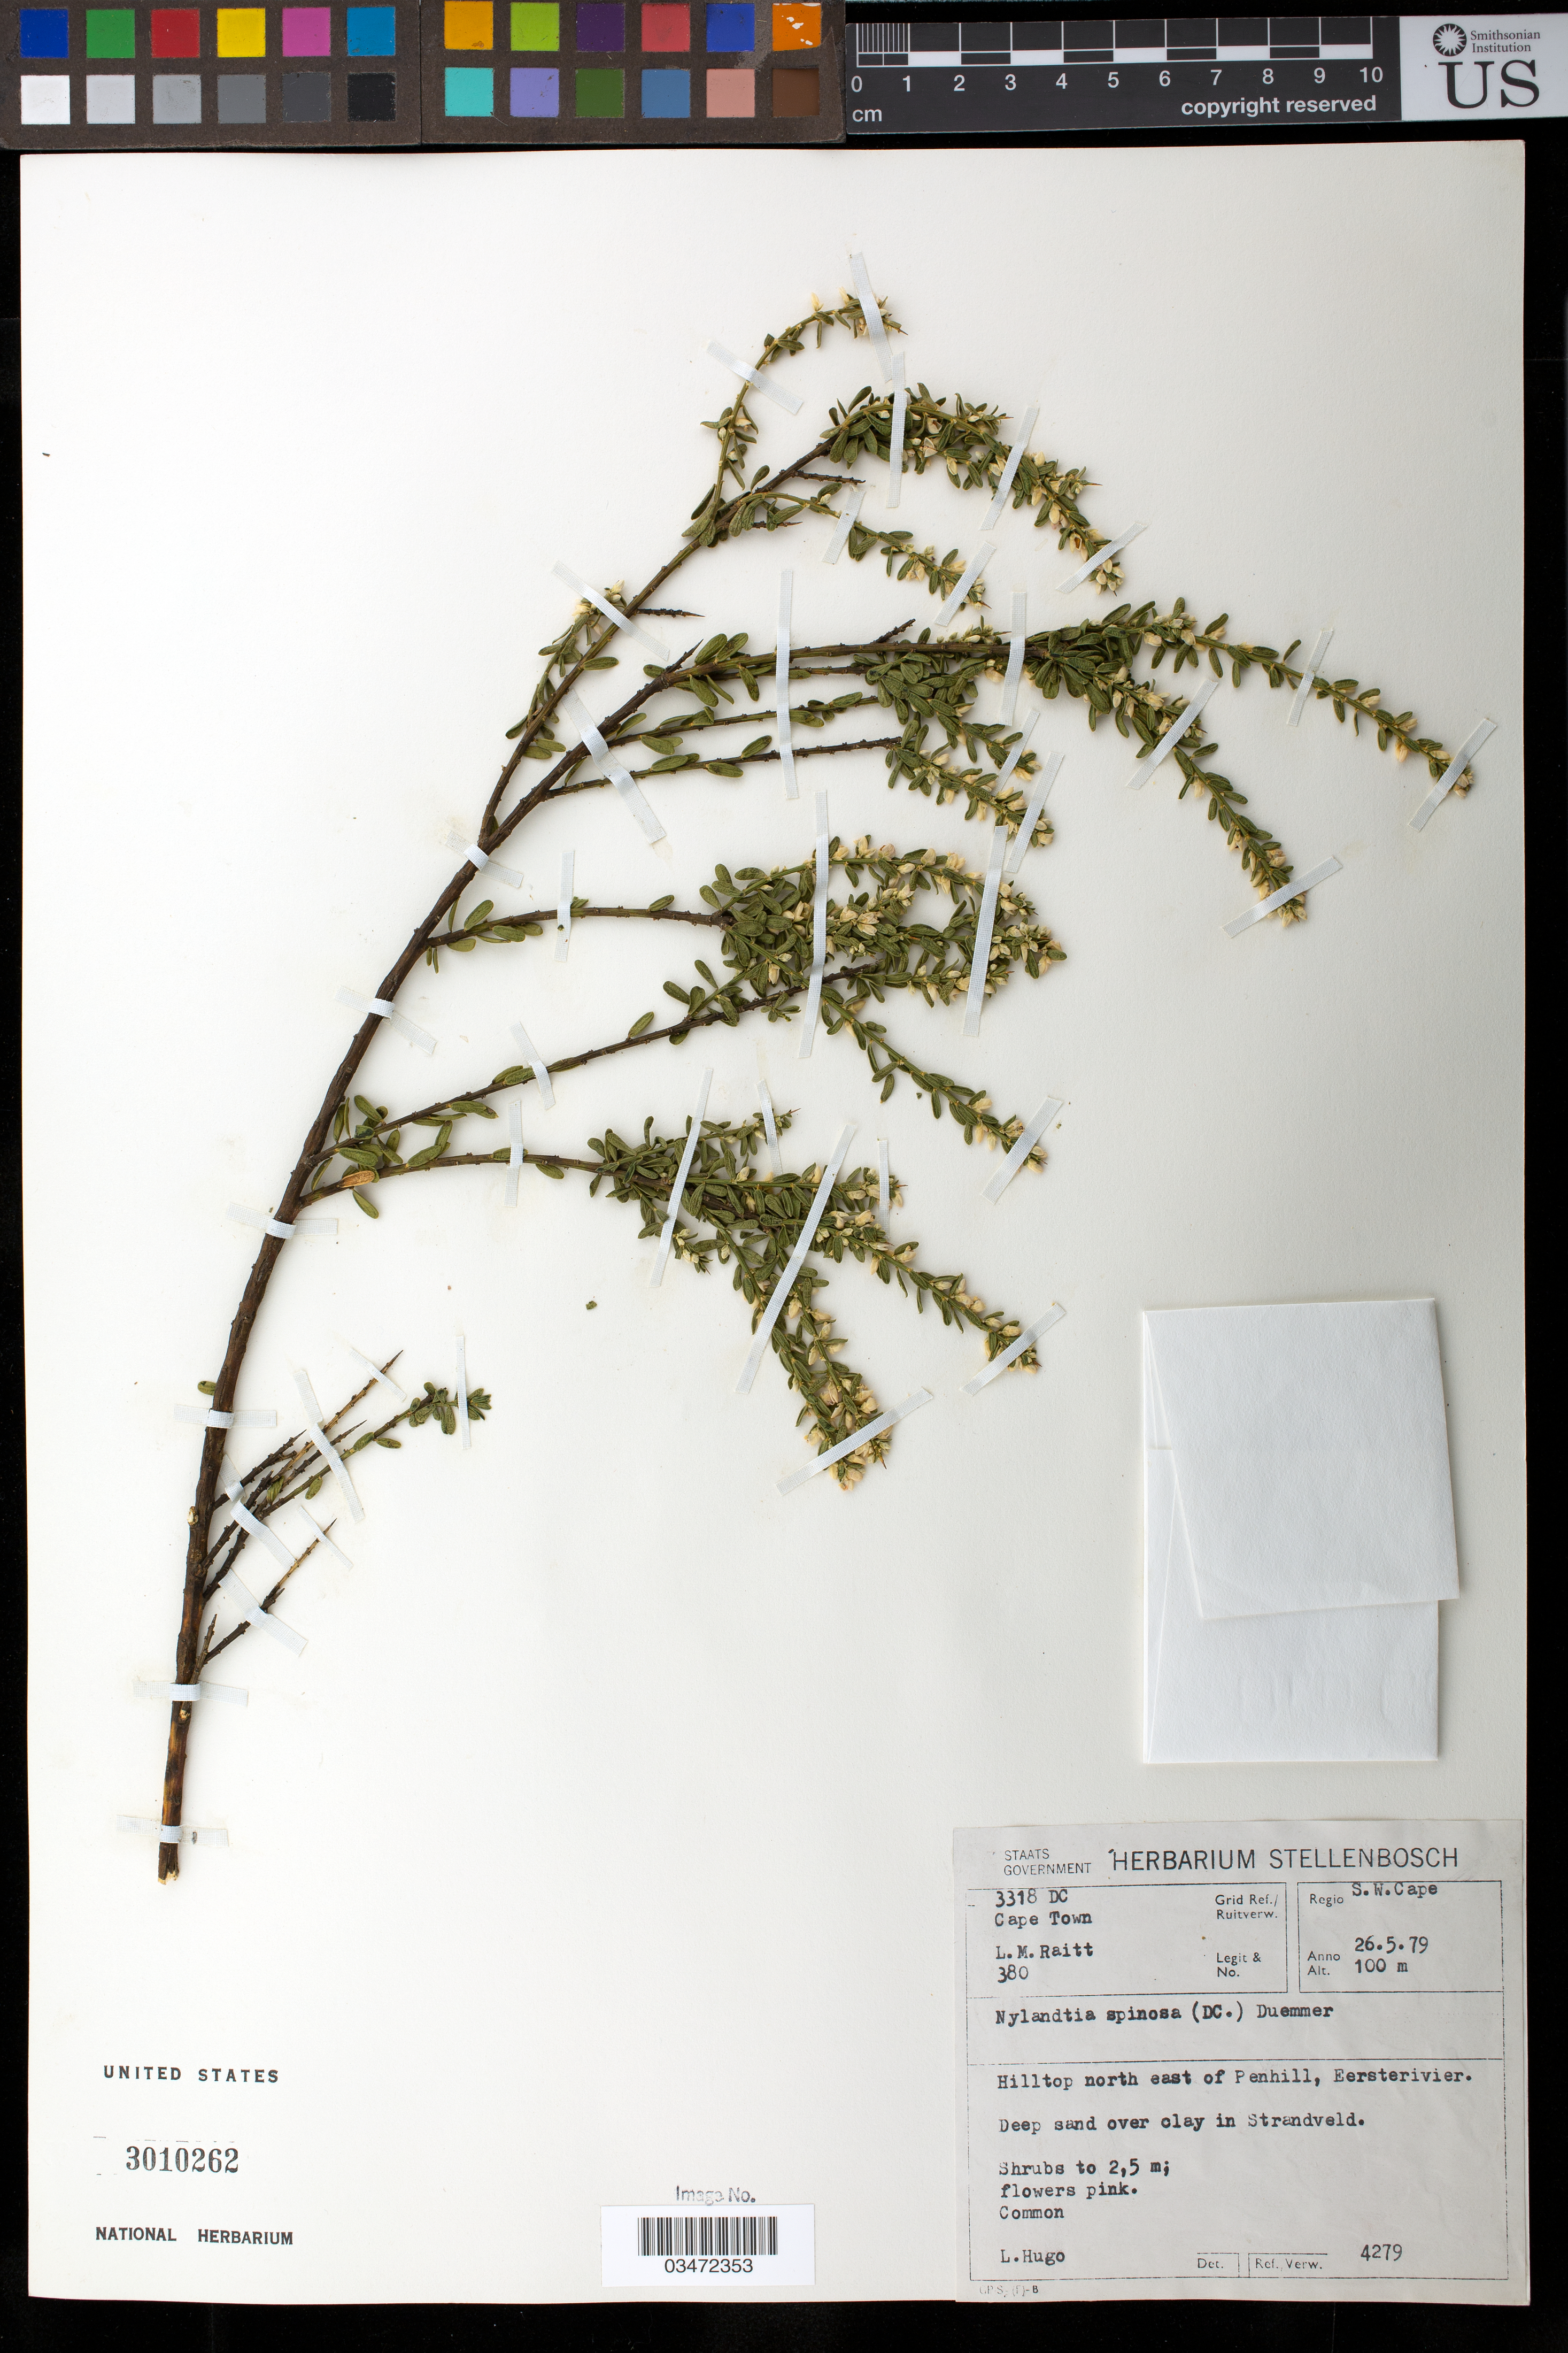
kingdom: Plantae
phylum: Tracheophyta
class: Magnoliopsida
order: Fabales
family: Polygalaceae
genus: Muraltia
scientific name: Muraltia spinosa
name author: (L.) F. Forest & J.C. Manning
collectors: L. Hugo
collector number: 4279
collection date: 1979-05-26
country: South Africa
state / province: Western Cape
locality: Eerste River, hilltop NE of Penhill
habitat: Deep sand over clay in Strandveld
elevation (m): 100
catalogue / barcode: US 3010262